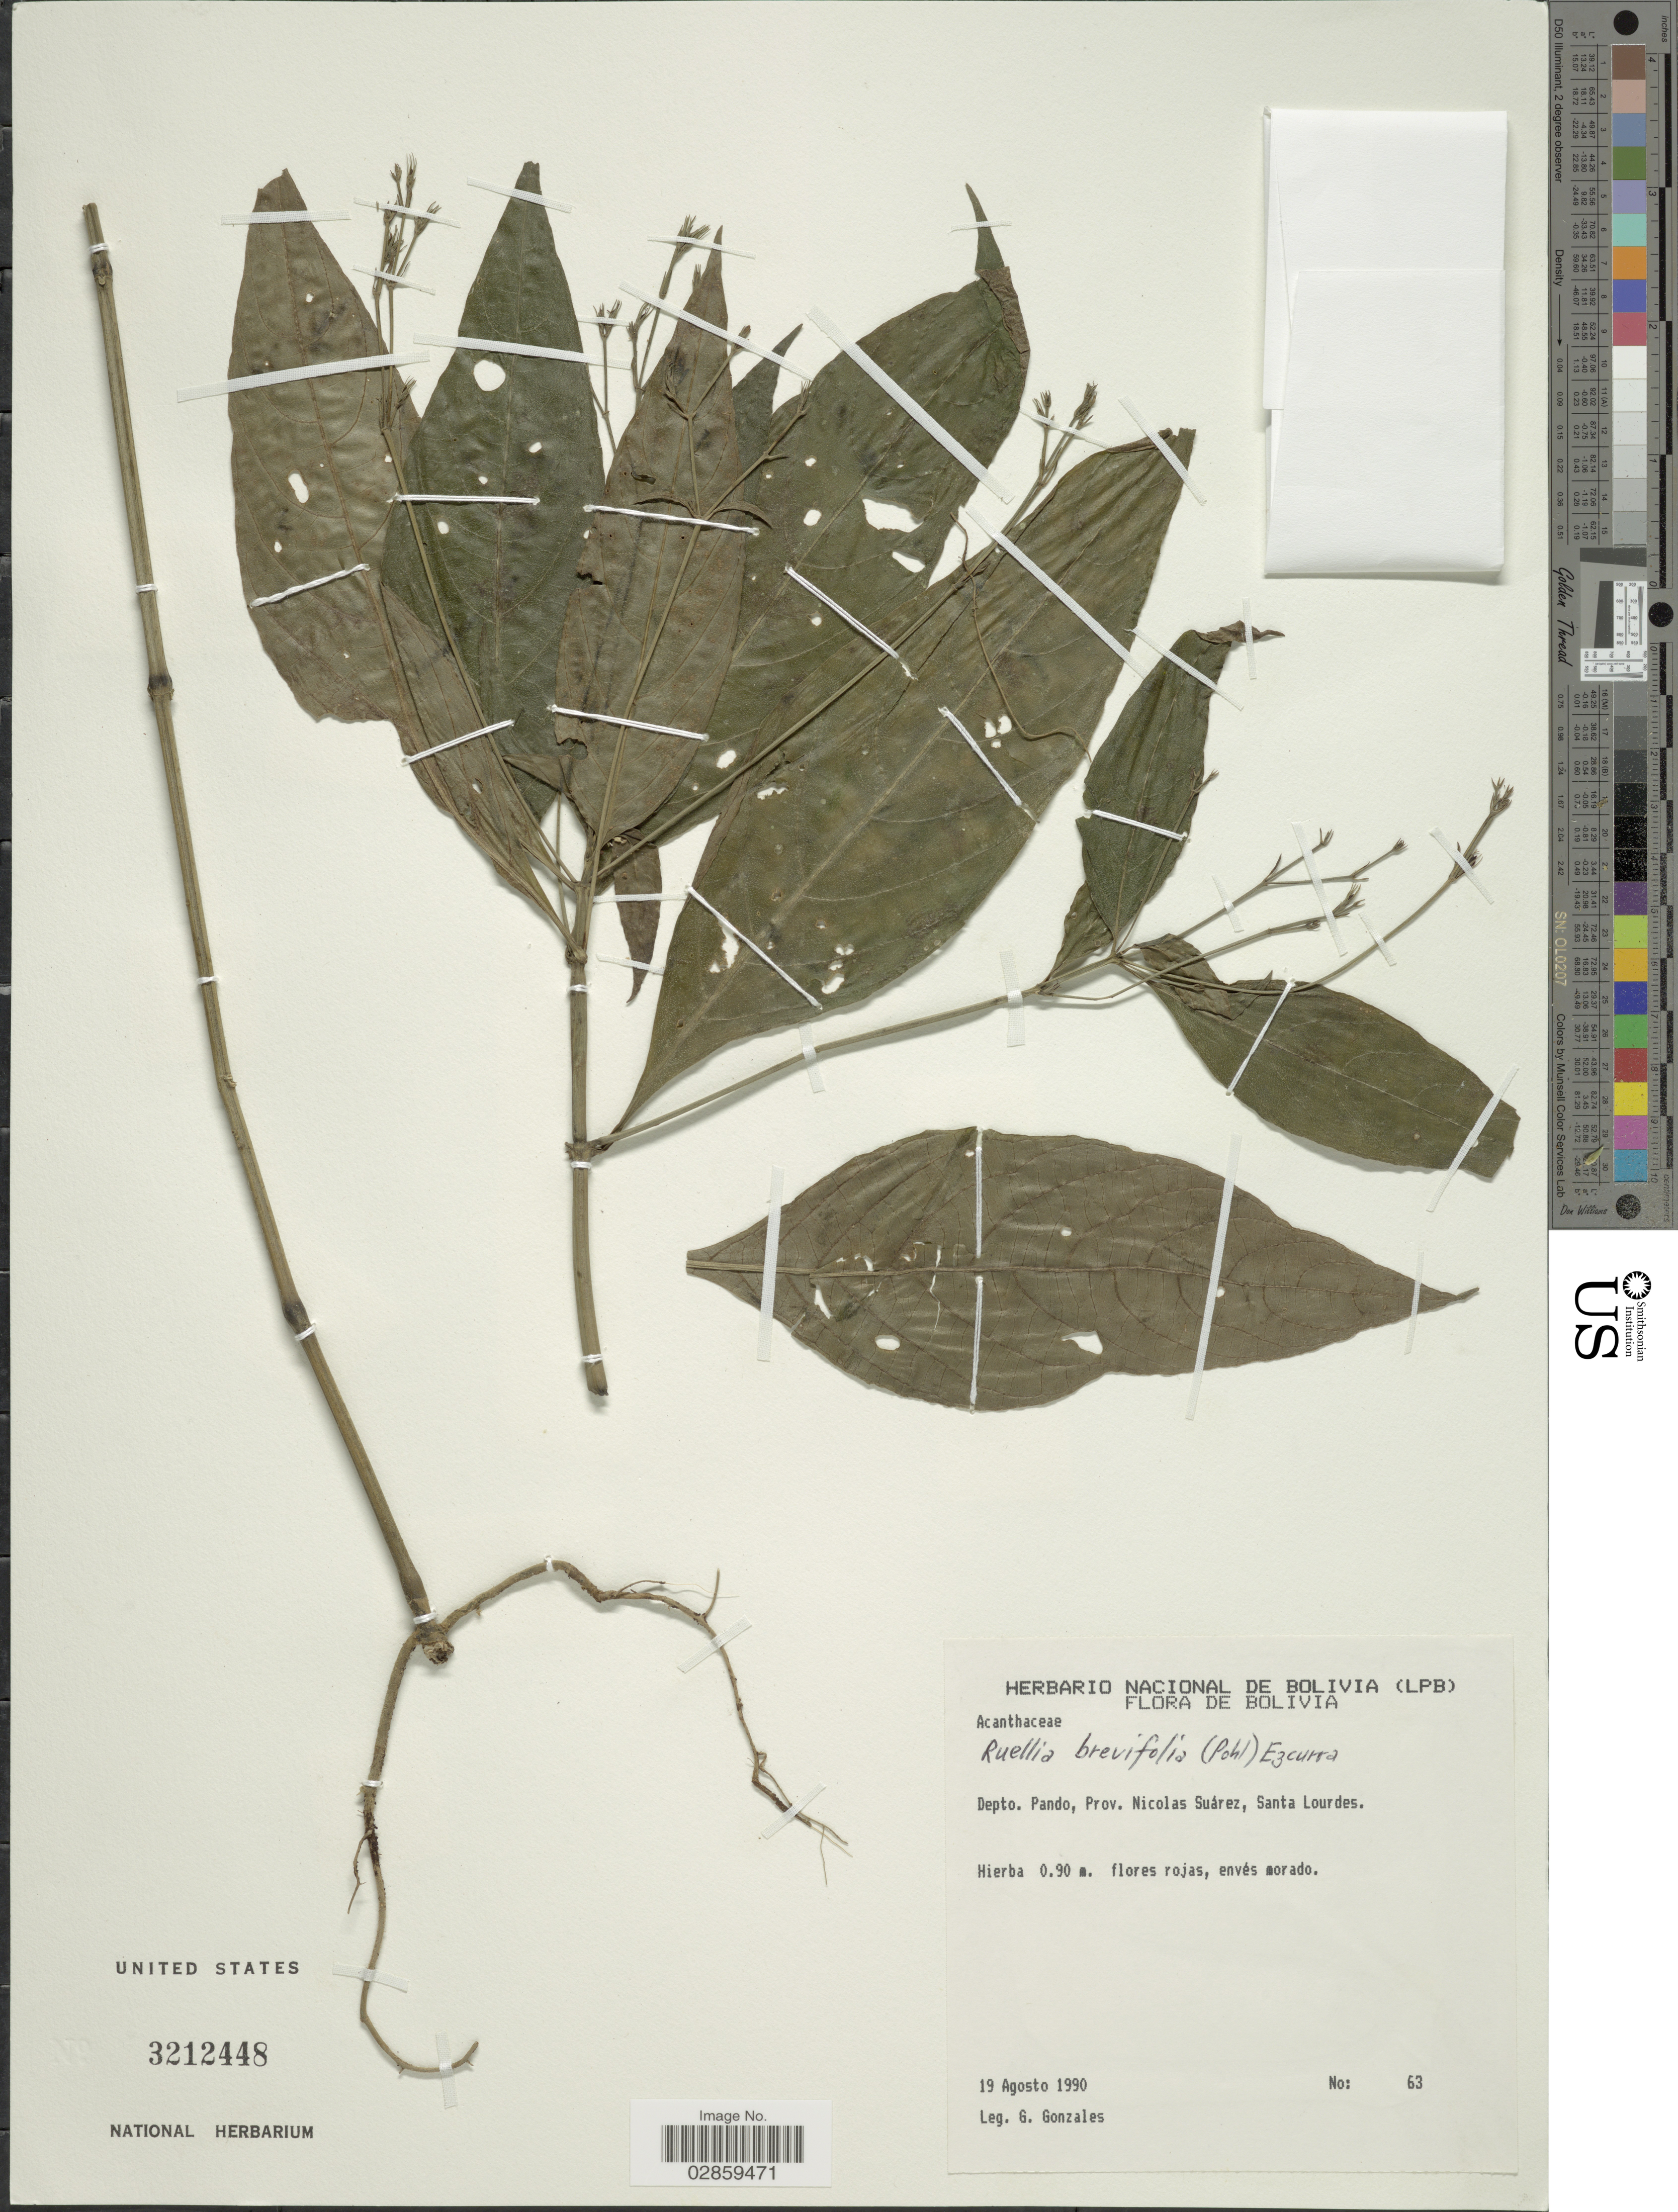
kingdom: Plantae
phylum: Tracheophyta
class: Magnoliopsida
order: Lamiales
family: Acanthaceae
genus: Ruellia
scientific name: Ruellia brevifolia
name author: (Pohl) C. Ezcurra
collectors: G. Gonzales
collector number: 63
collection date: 1990-08-19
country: Bolivia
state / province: Pando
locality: Depto. Pando, Prov. Nicolas Suárez, Santa Lourdes.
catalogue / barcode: US 3212448